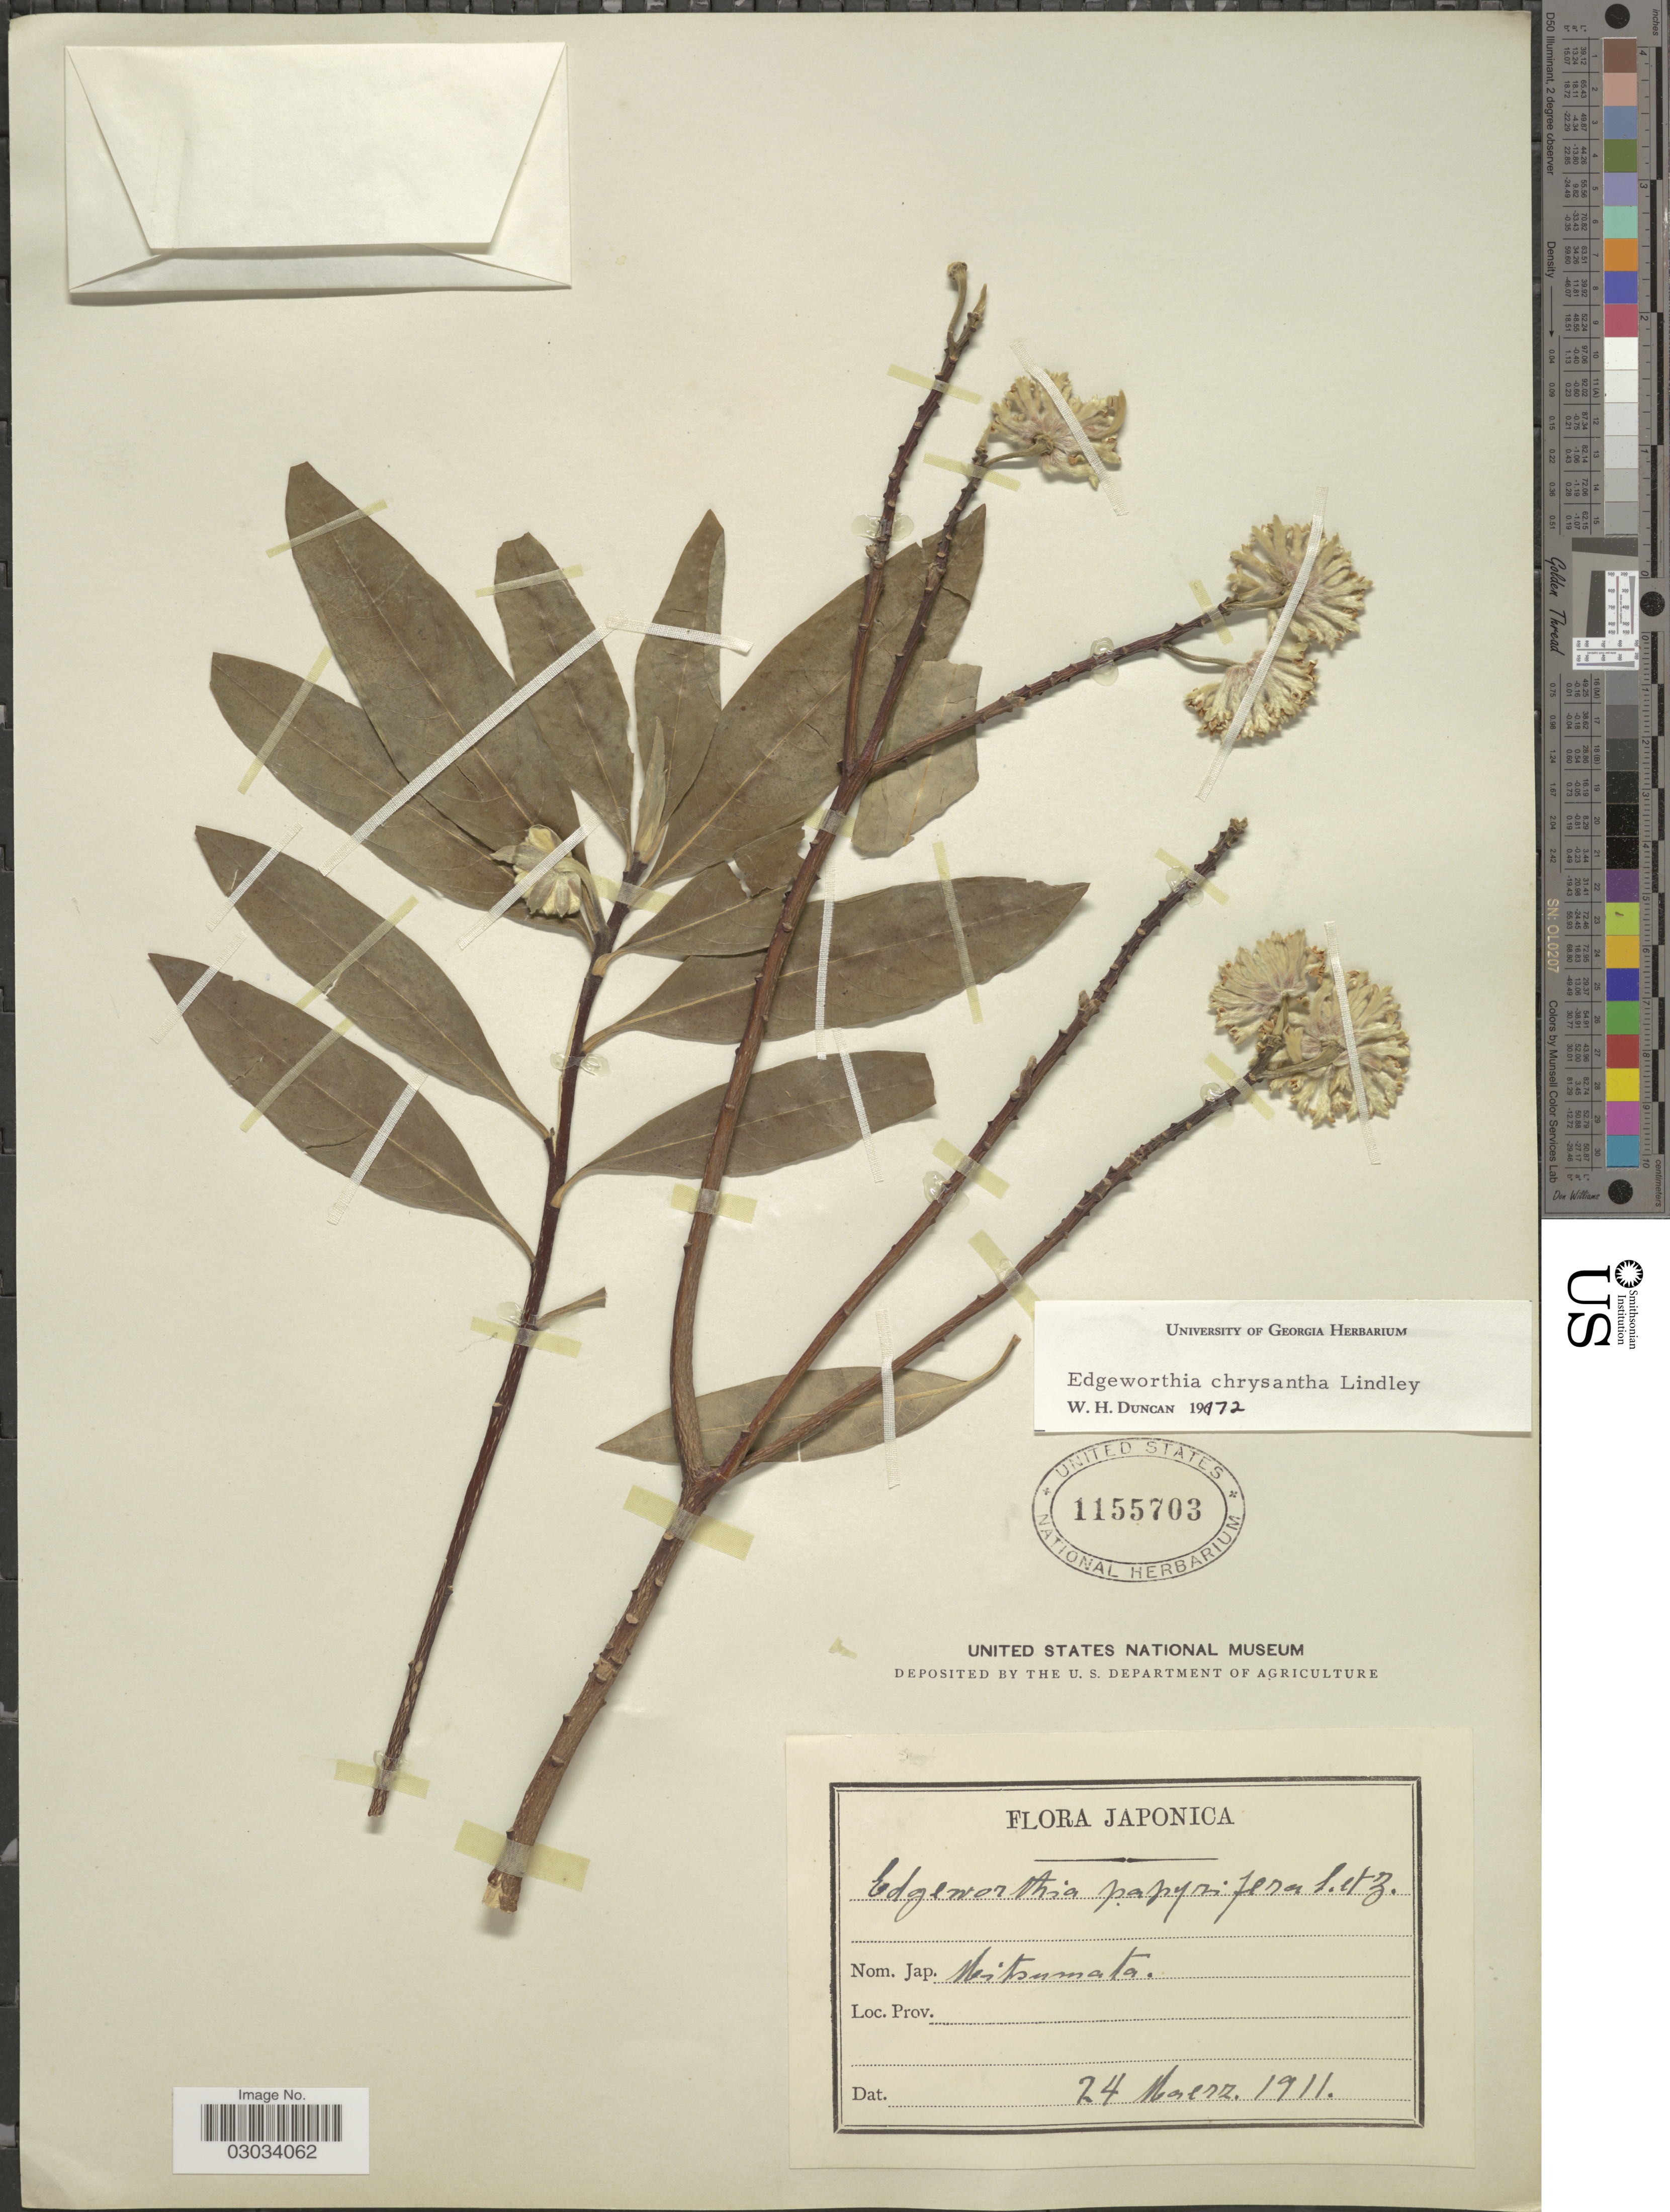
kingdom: Plantae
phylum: Tracheophyta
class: Magnoliopsida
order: Malvales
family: Thymelaeaceae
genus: Edgeworthia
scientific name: Edgeworthia chrysantha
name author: Lindl.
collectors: ex herb. U. S. Department of Agriculture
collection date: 1911-03-24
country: Japan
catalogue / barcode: US 1155703